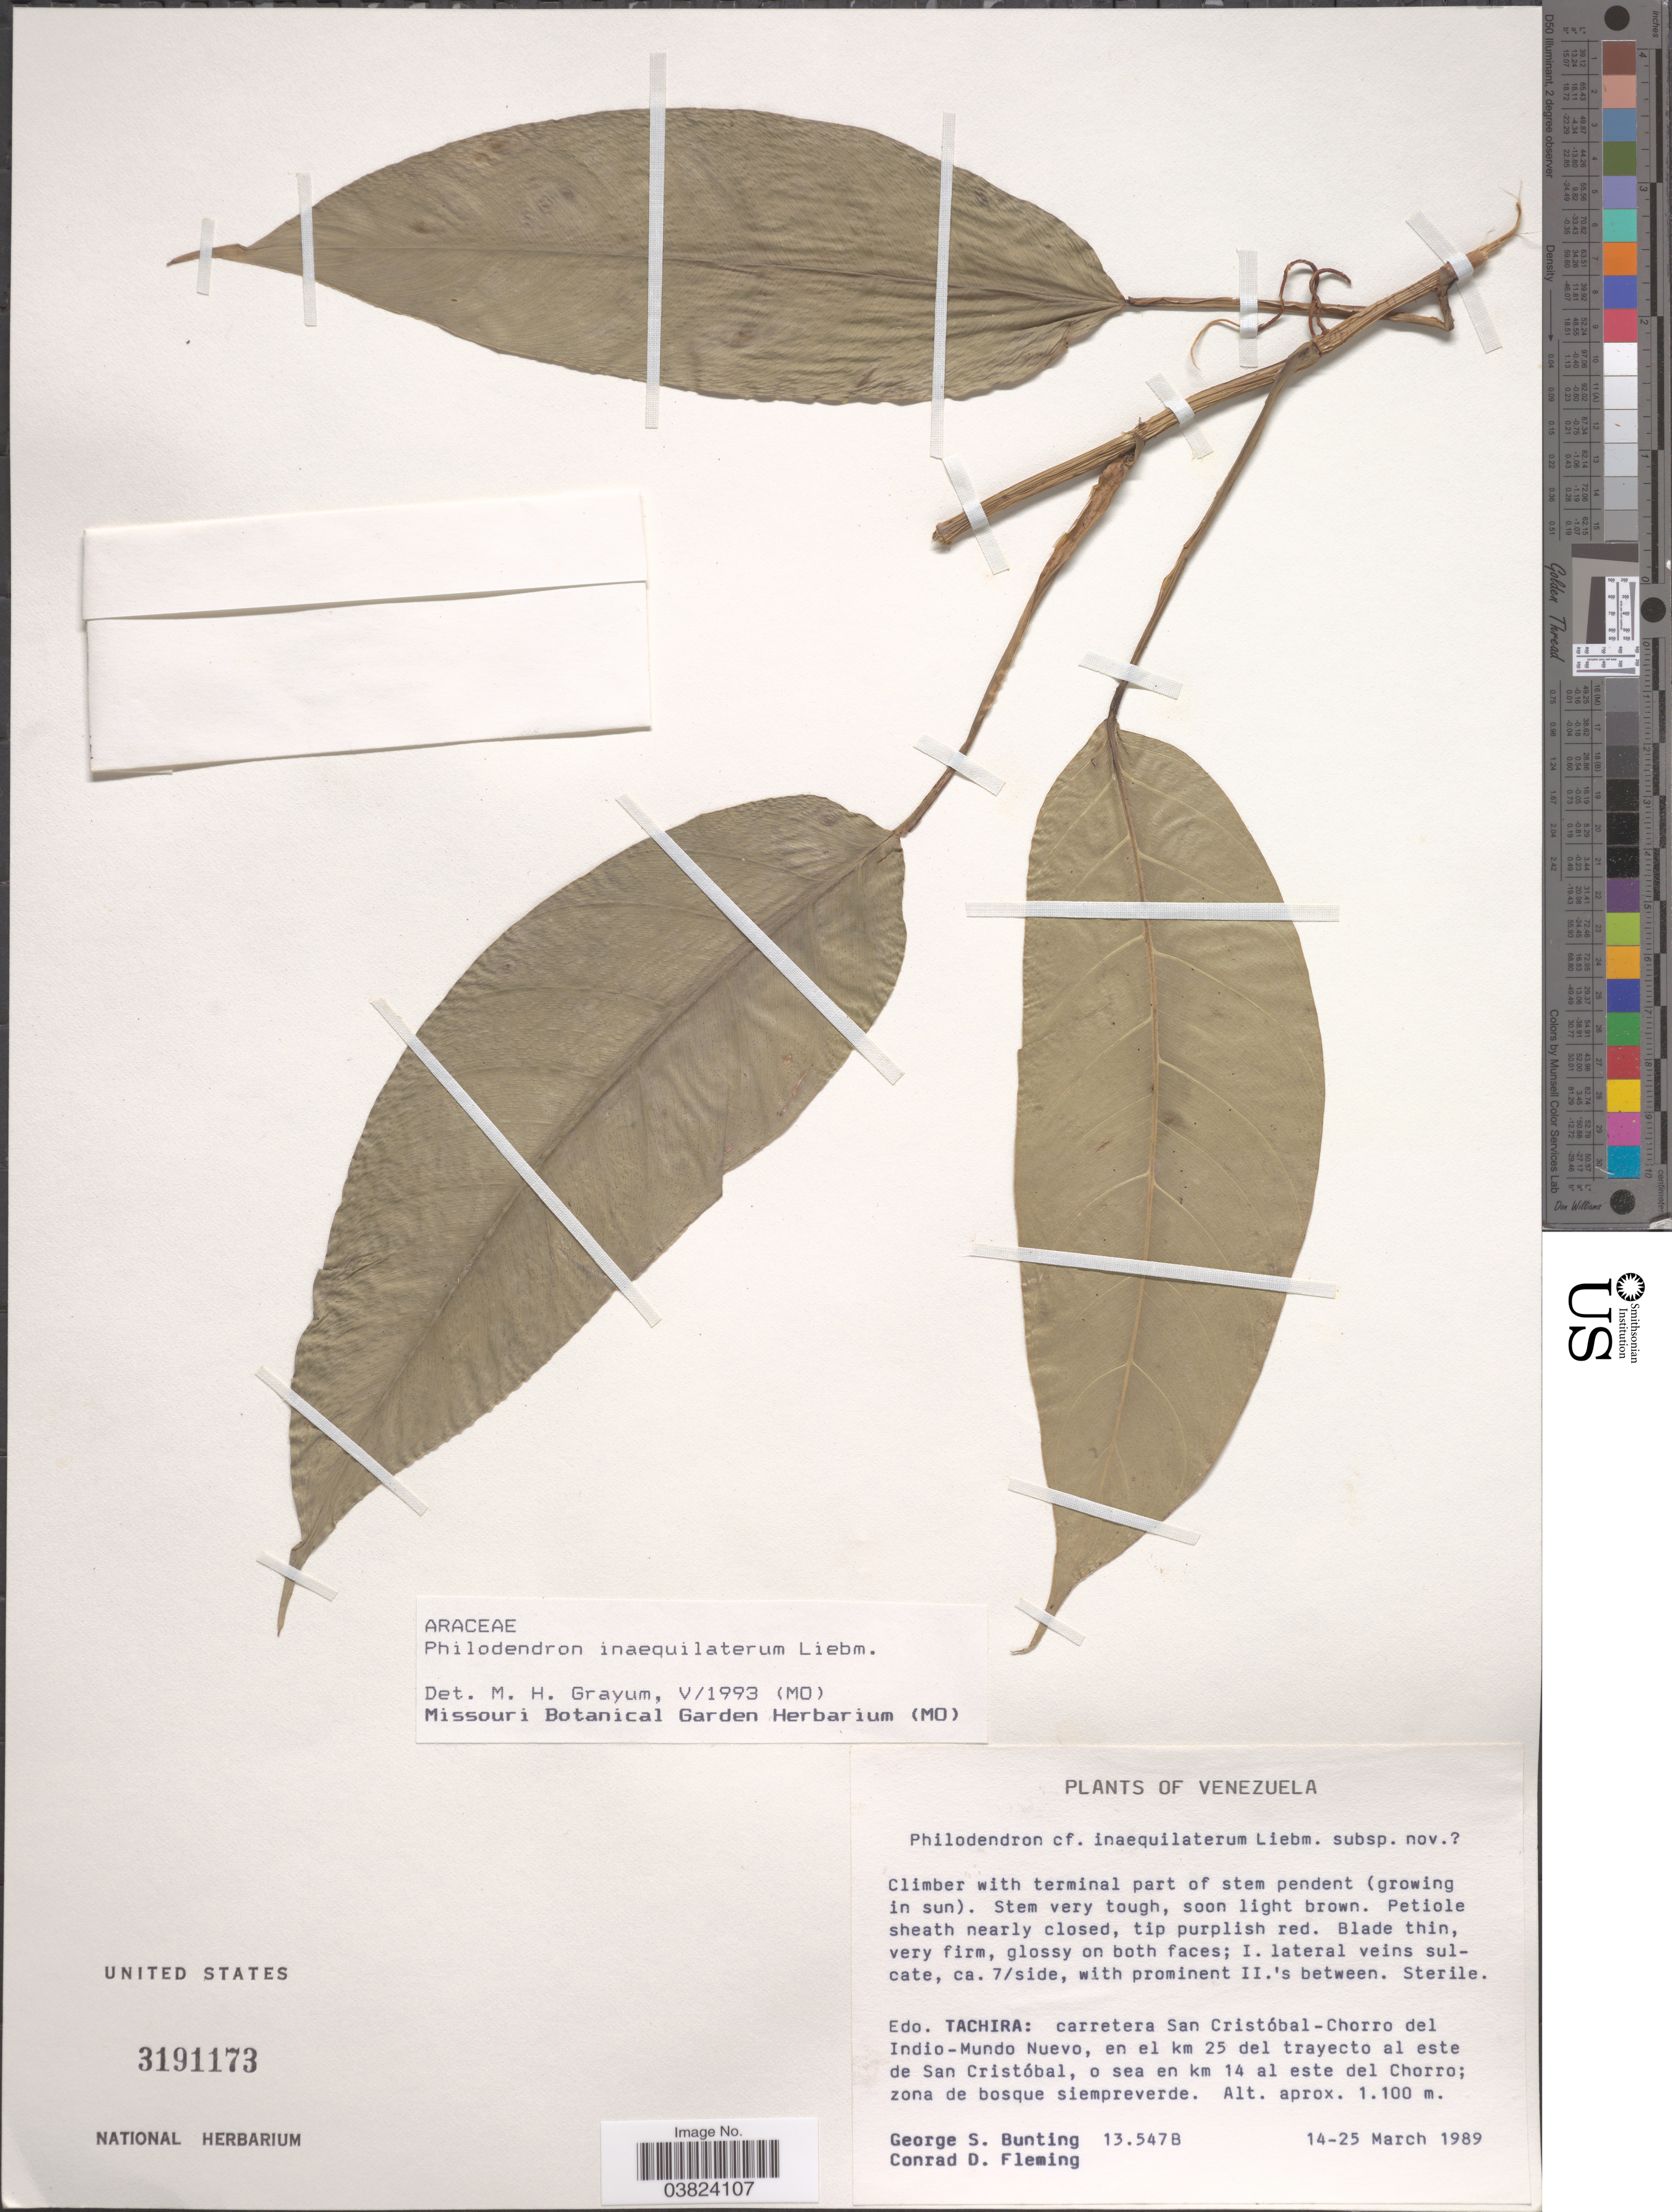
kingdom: Plantae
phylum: Tracheophyta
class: Liliopsida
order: Alismatales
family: Araceae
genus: Philodendron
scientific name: Philodendron inaequilaterum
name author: Liebm.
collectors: G. S. Bunting & C. Fleming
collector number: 13547B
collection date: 1989-03-14/1989-03-25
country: Venezuela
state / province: Tachira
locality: Carretera San Cristóbal-Chorro del Indio-mundo Nuevo, en el km 25 del trayecto al este de San Cristóbal, o sea en km 14 al este del Chorro.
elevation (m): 1100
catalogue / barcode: US 3191173